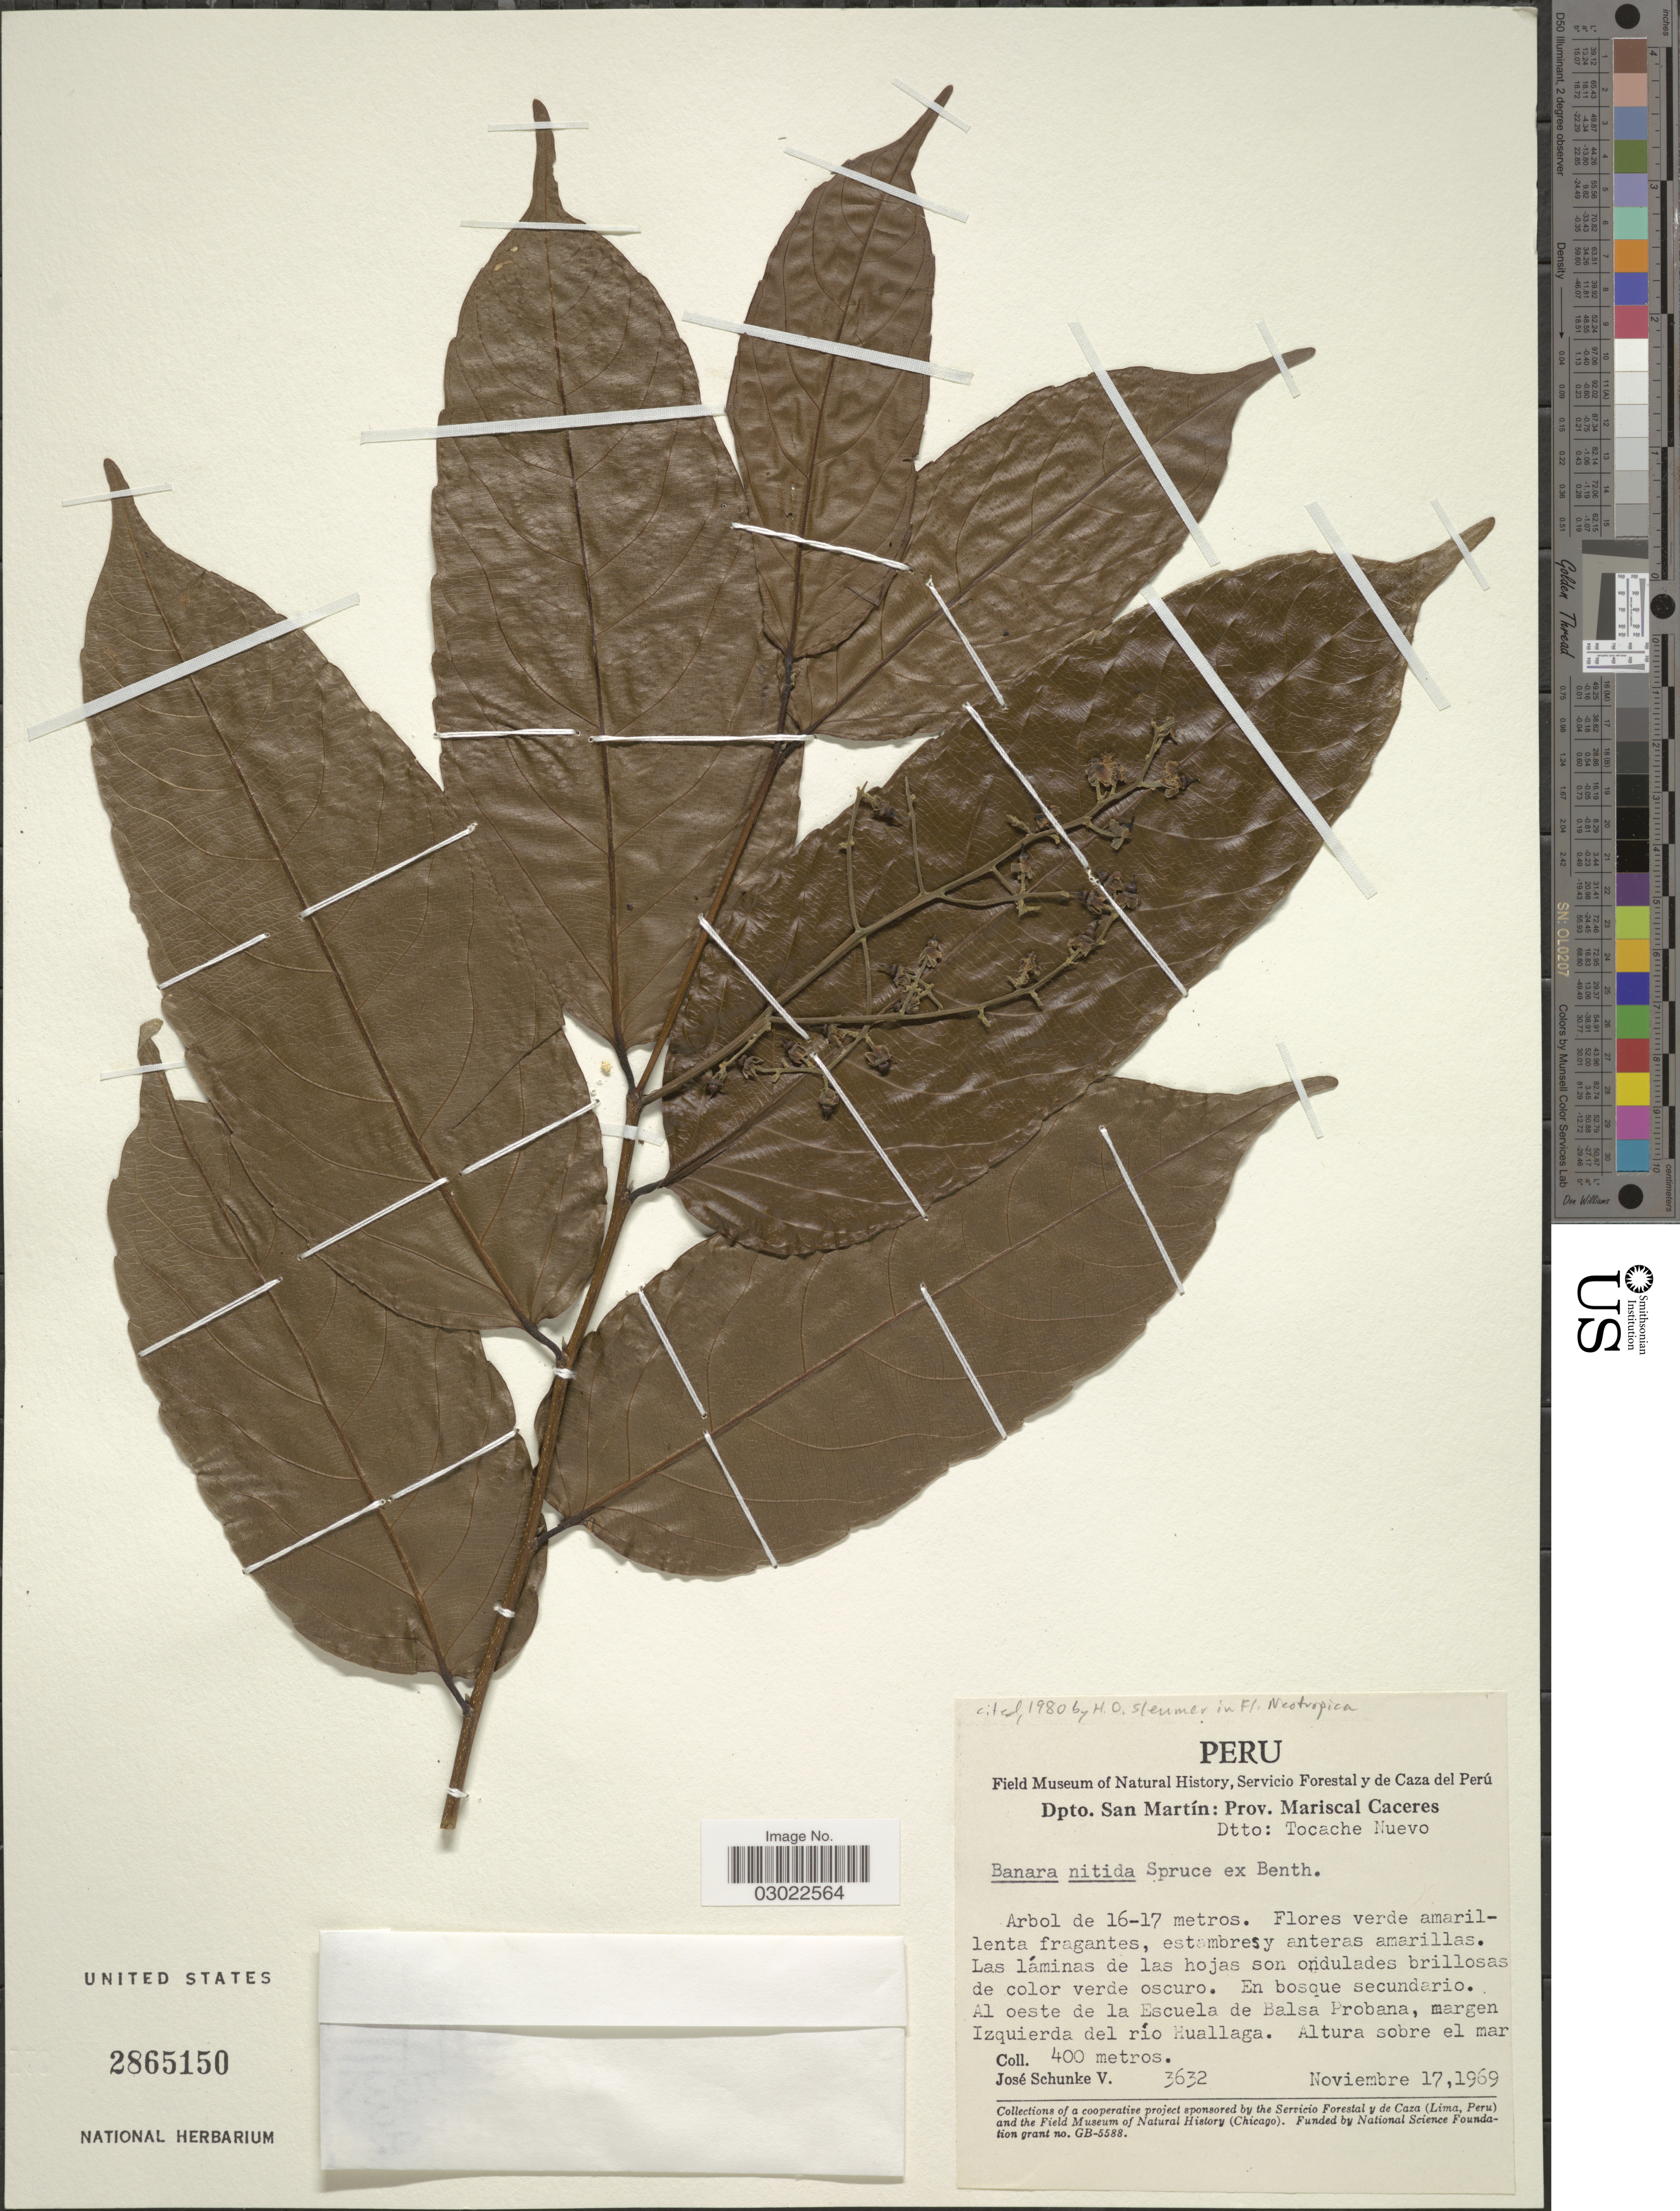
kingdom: Plantae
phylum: Tracheophyta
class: Magnoliopsida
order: Malpighiales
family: Salicaceae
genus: Banara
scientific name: Banara nitida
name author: Spruce ex Benth.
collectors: J. Schunke Vigo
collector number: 3632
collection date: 1969-11-17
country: Peru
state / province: San Martín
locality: Dpto. San Martín: Prov. Mariscal Caceres Dtto. Tocache Nuevo. Al oeste de la Escuela de Balsa Probana, margen Izquierda del río Huallaga.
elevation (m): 400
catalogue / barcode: US 2865150